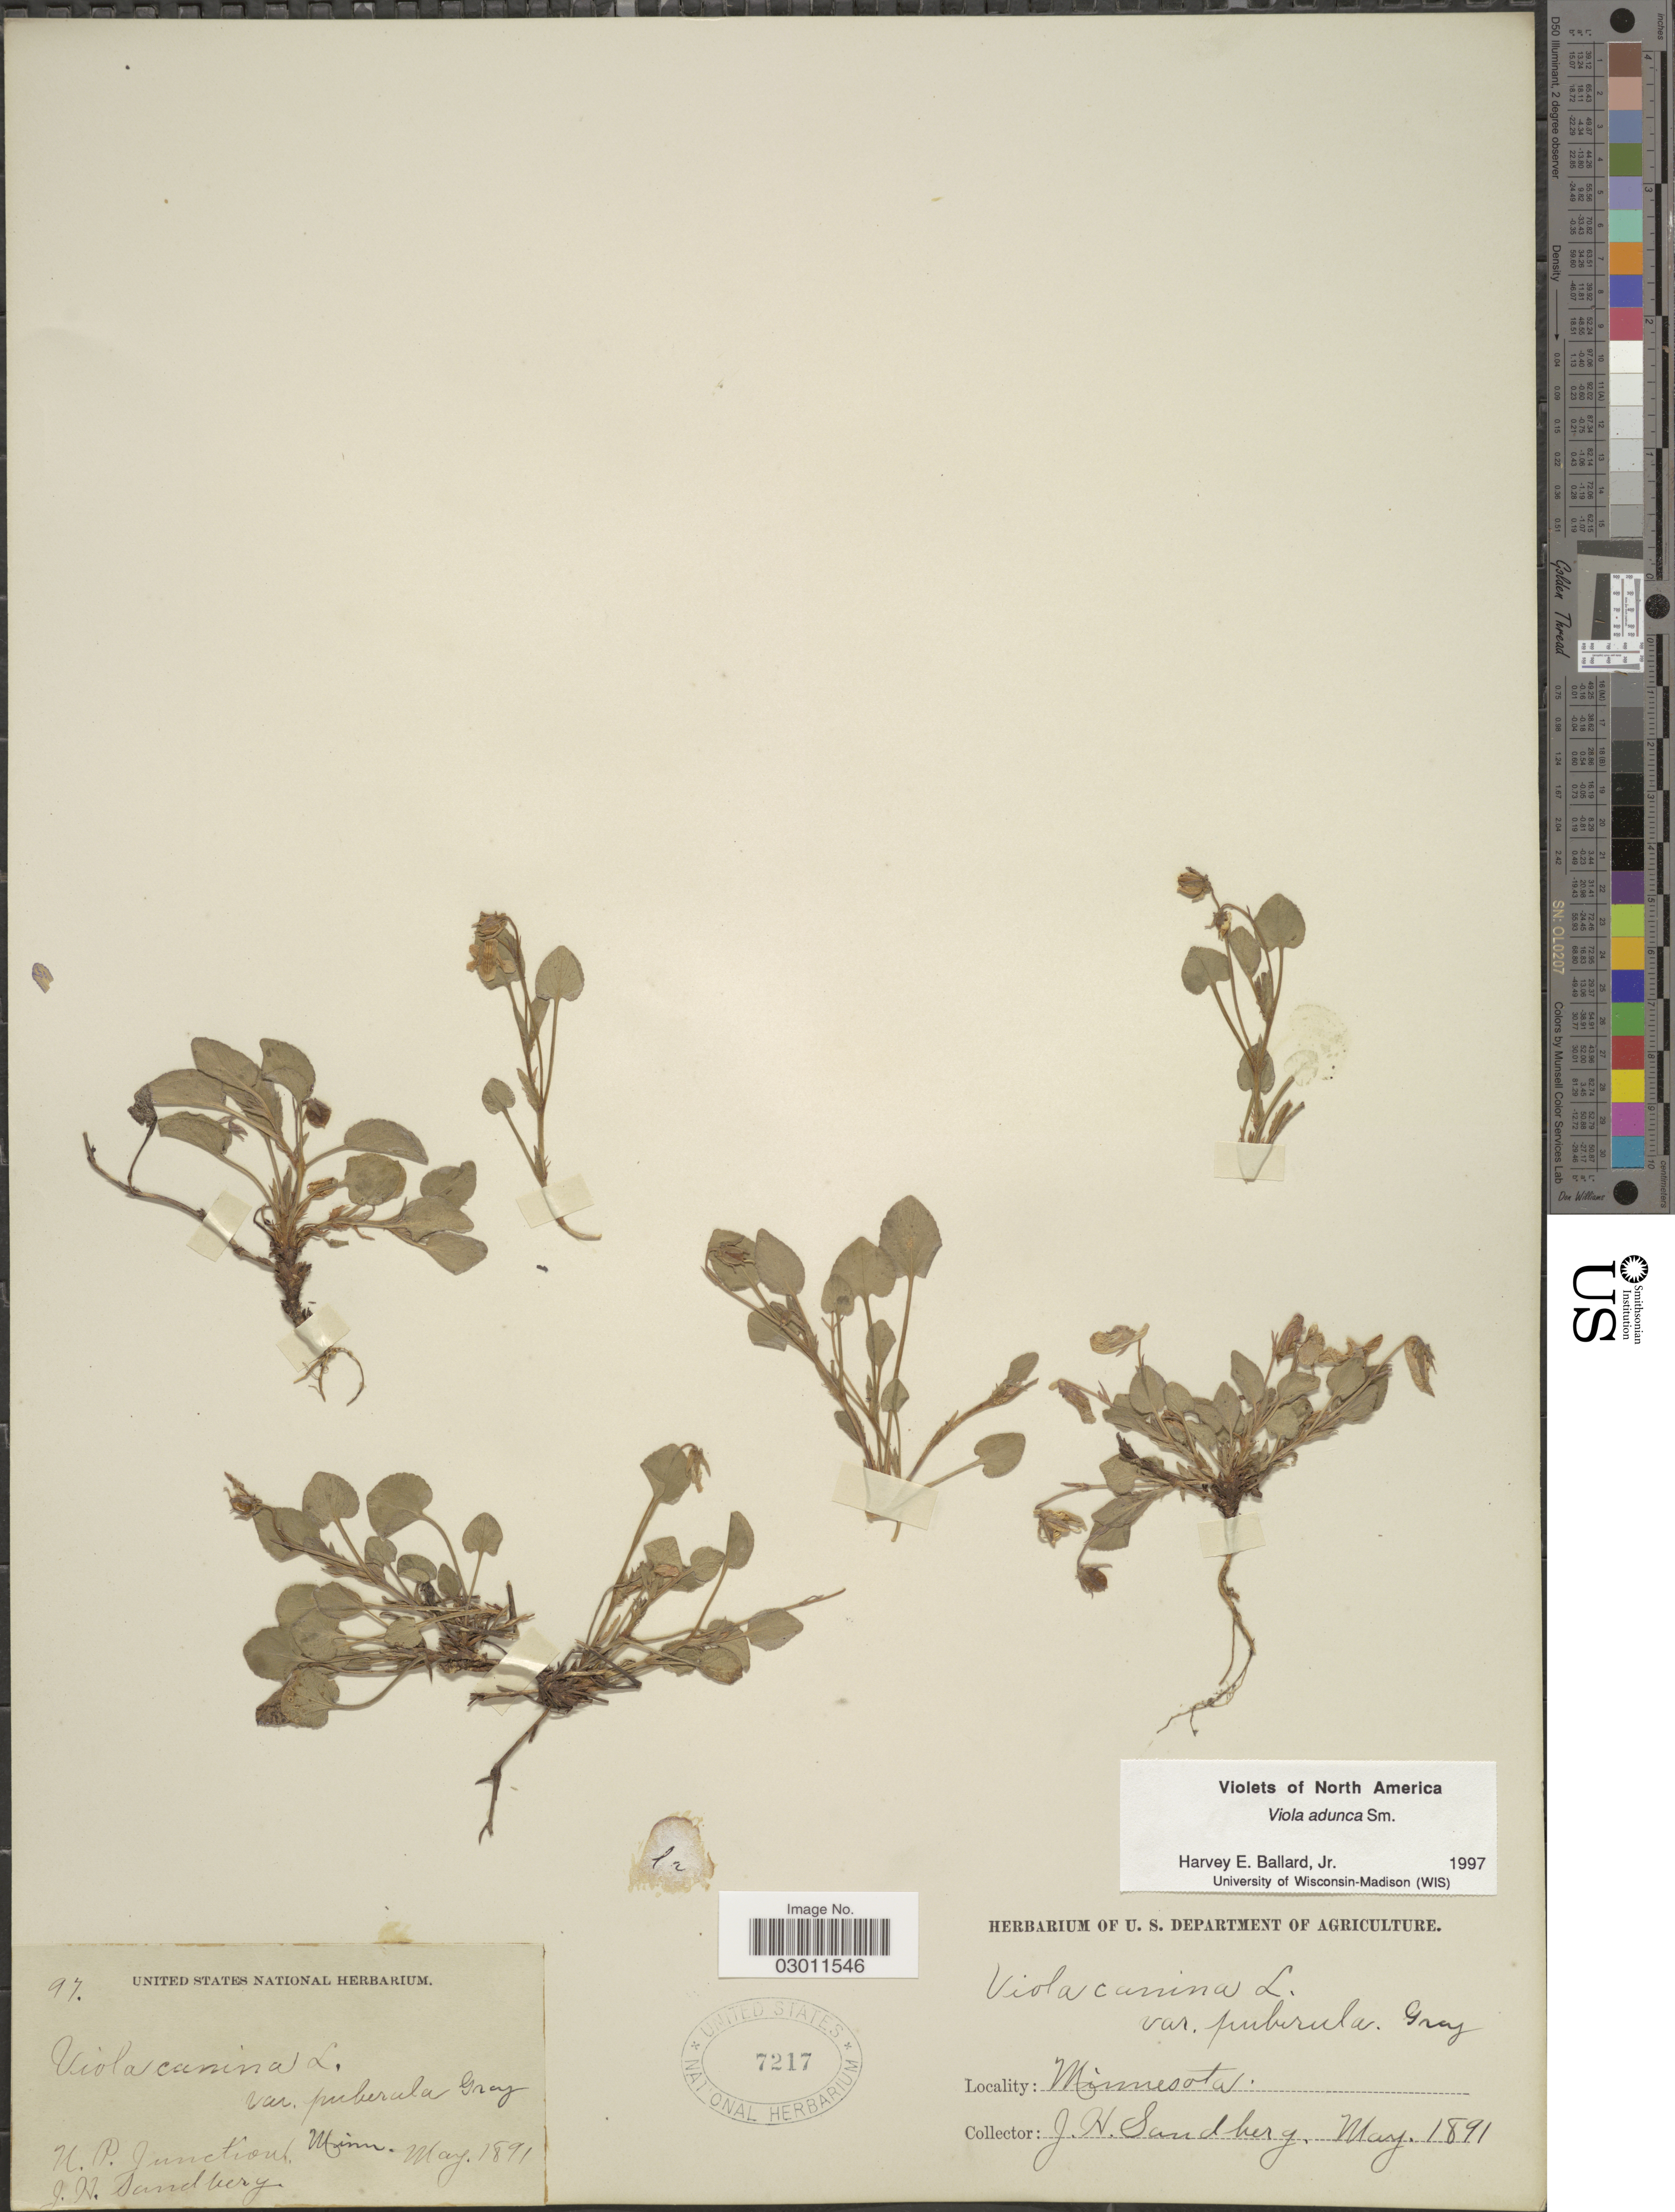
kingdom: Plantae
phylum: Tracheophyta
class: Magnoliopsida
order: Malpighiales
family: Violaceae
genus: Viola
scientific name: Viola adunca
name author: Sm.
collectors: J. H. Sandberg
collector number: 97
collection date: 1891-05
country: United States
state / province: Minnesota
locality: N.P. Junctions.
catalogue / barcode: US 7217